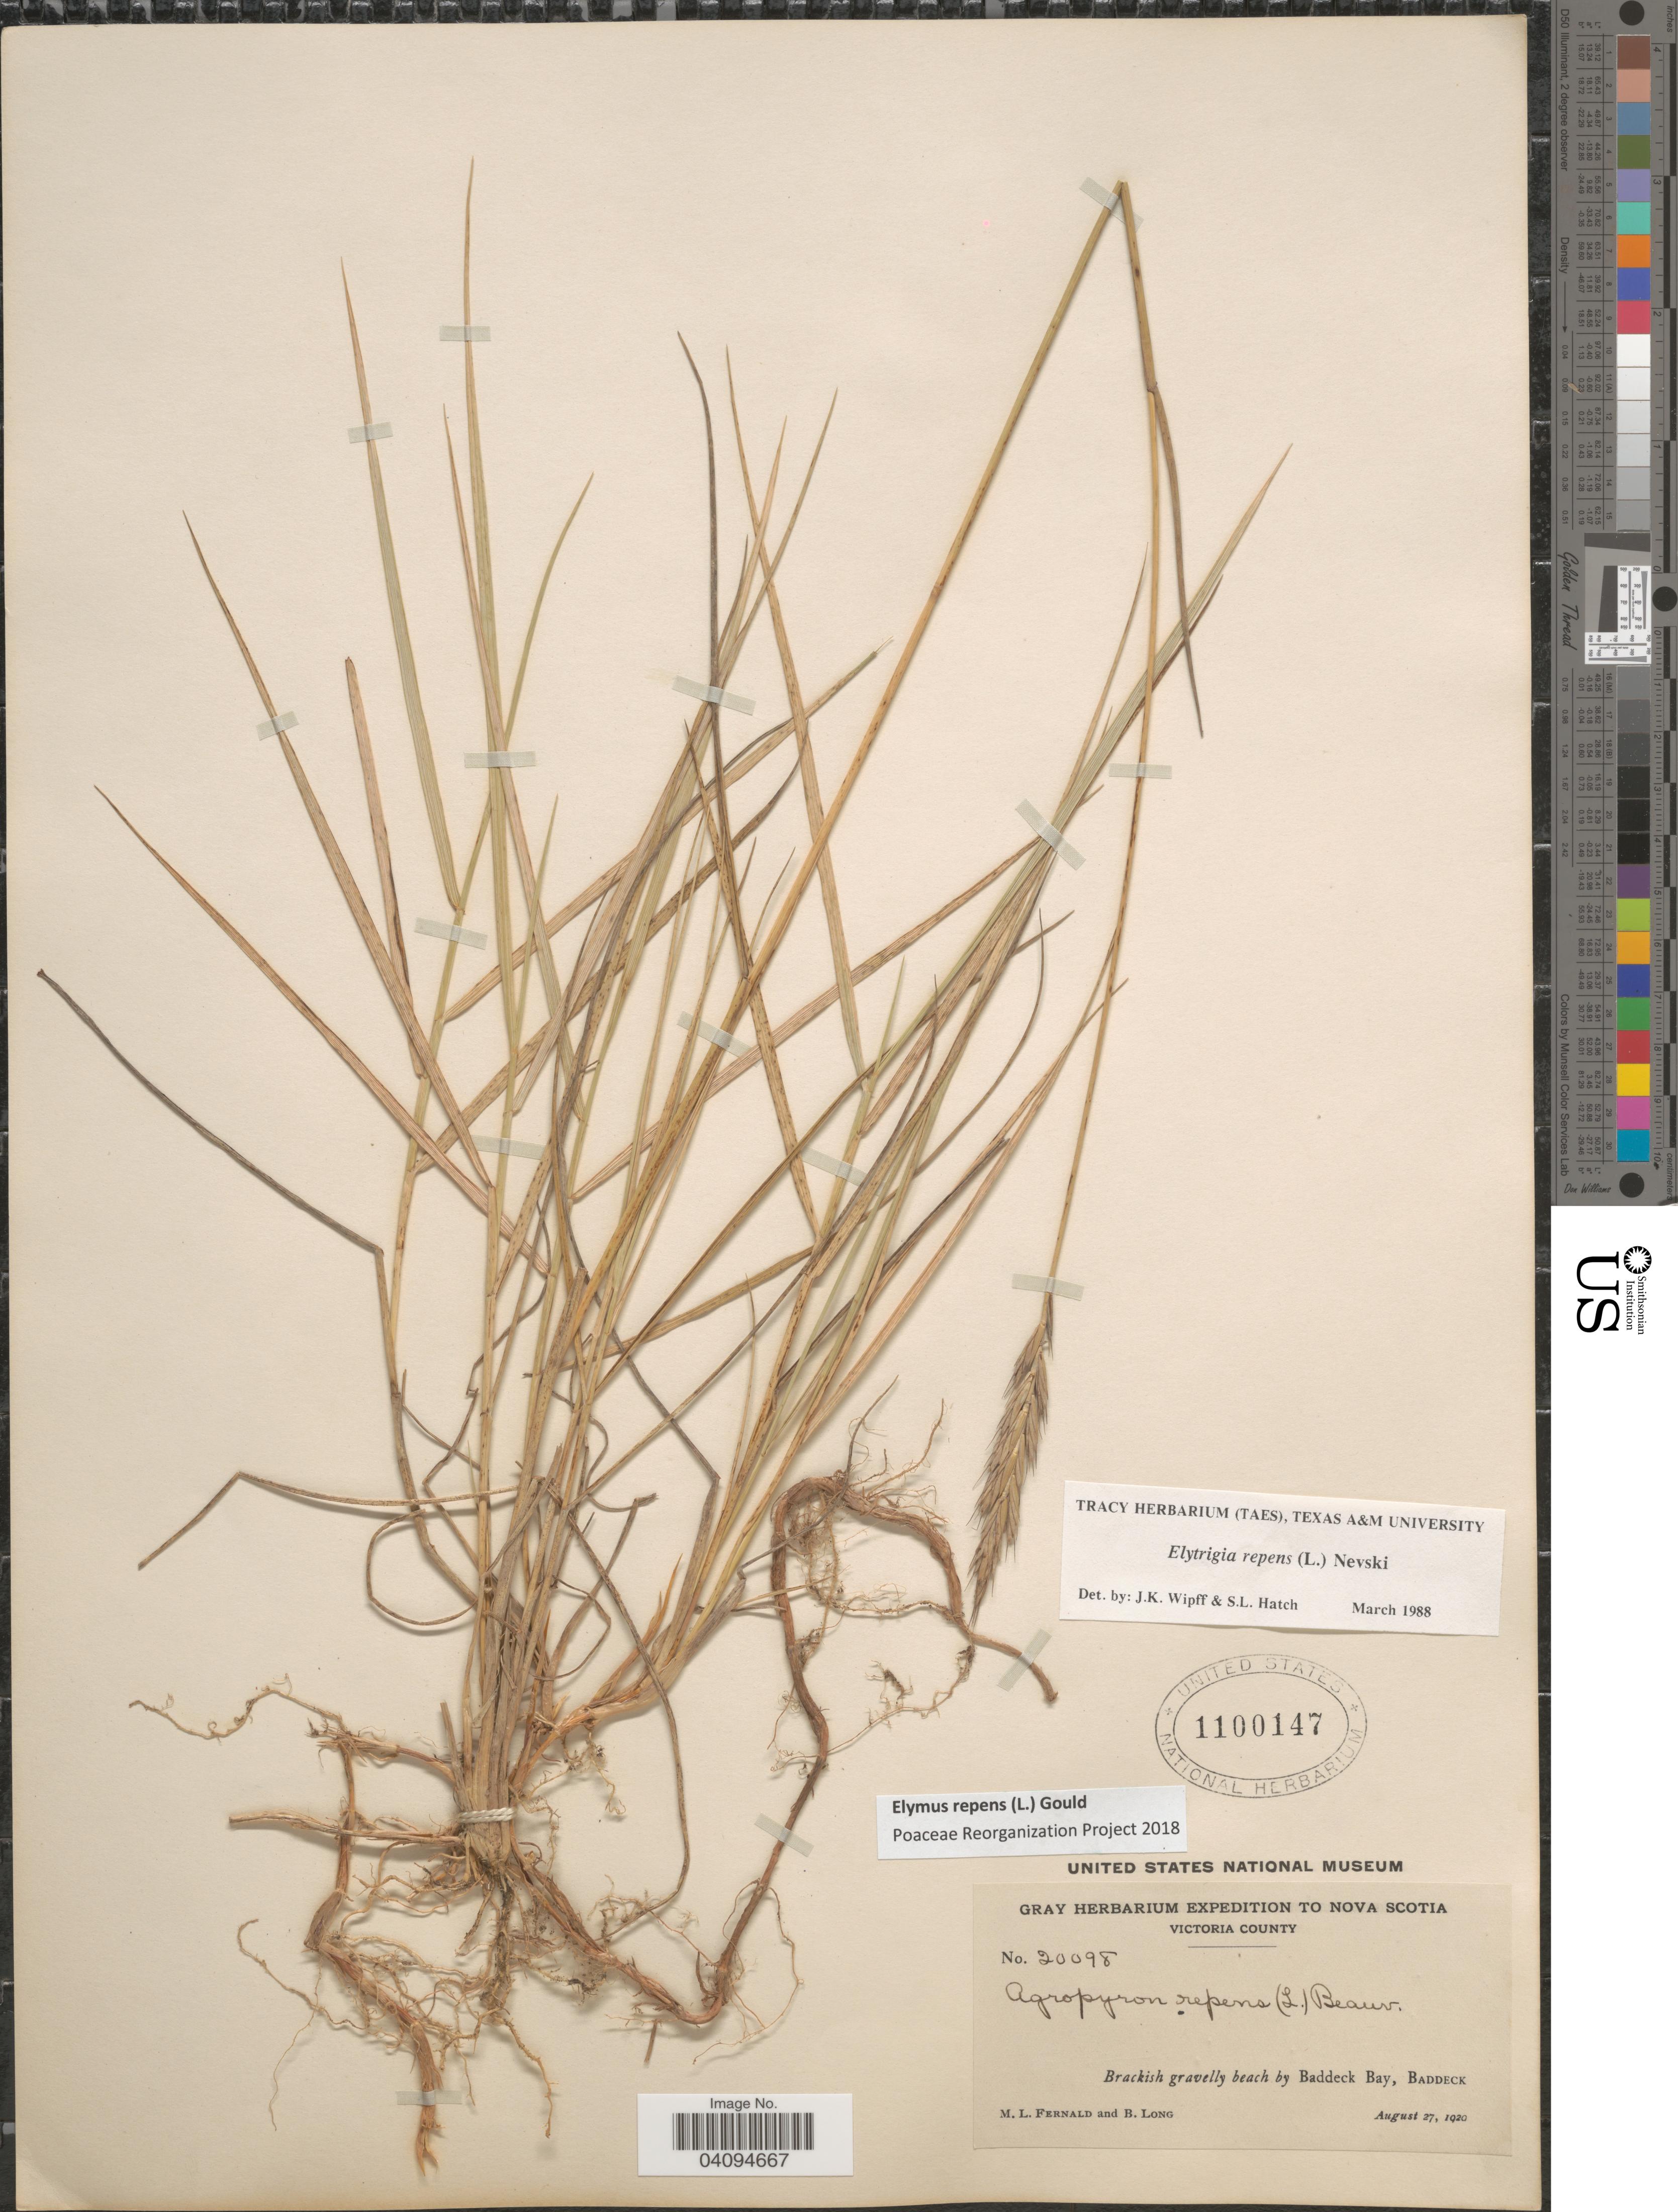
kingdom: Plantae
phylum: Tracheophyta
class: Liliopsida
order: Poales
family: Poaceae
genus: Elymus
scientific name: Elymus repens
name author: (L.) Gould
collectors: M. L. Fernald & B. Long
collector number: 20098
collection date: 1920-08-27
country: Canada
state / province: Nova Scotia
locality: Gray Herbarium Expedition to Nova Scotia. Victoria County. Brakish gravelly beach by Baddeck Bay, Baddeck.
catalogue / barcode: US 1100147